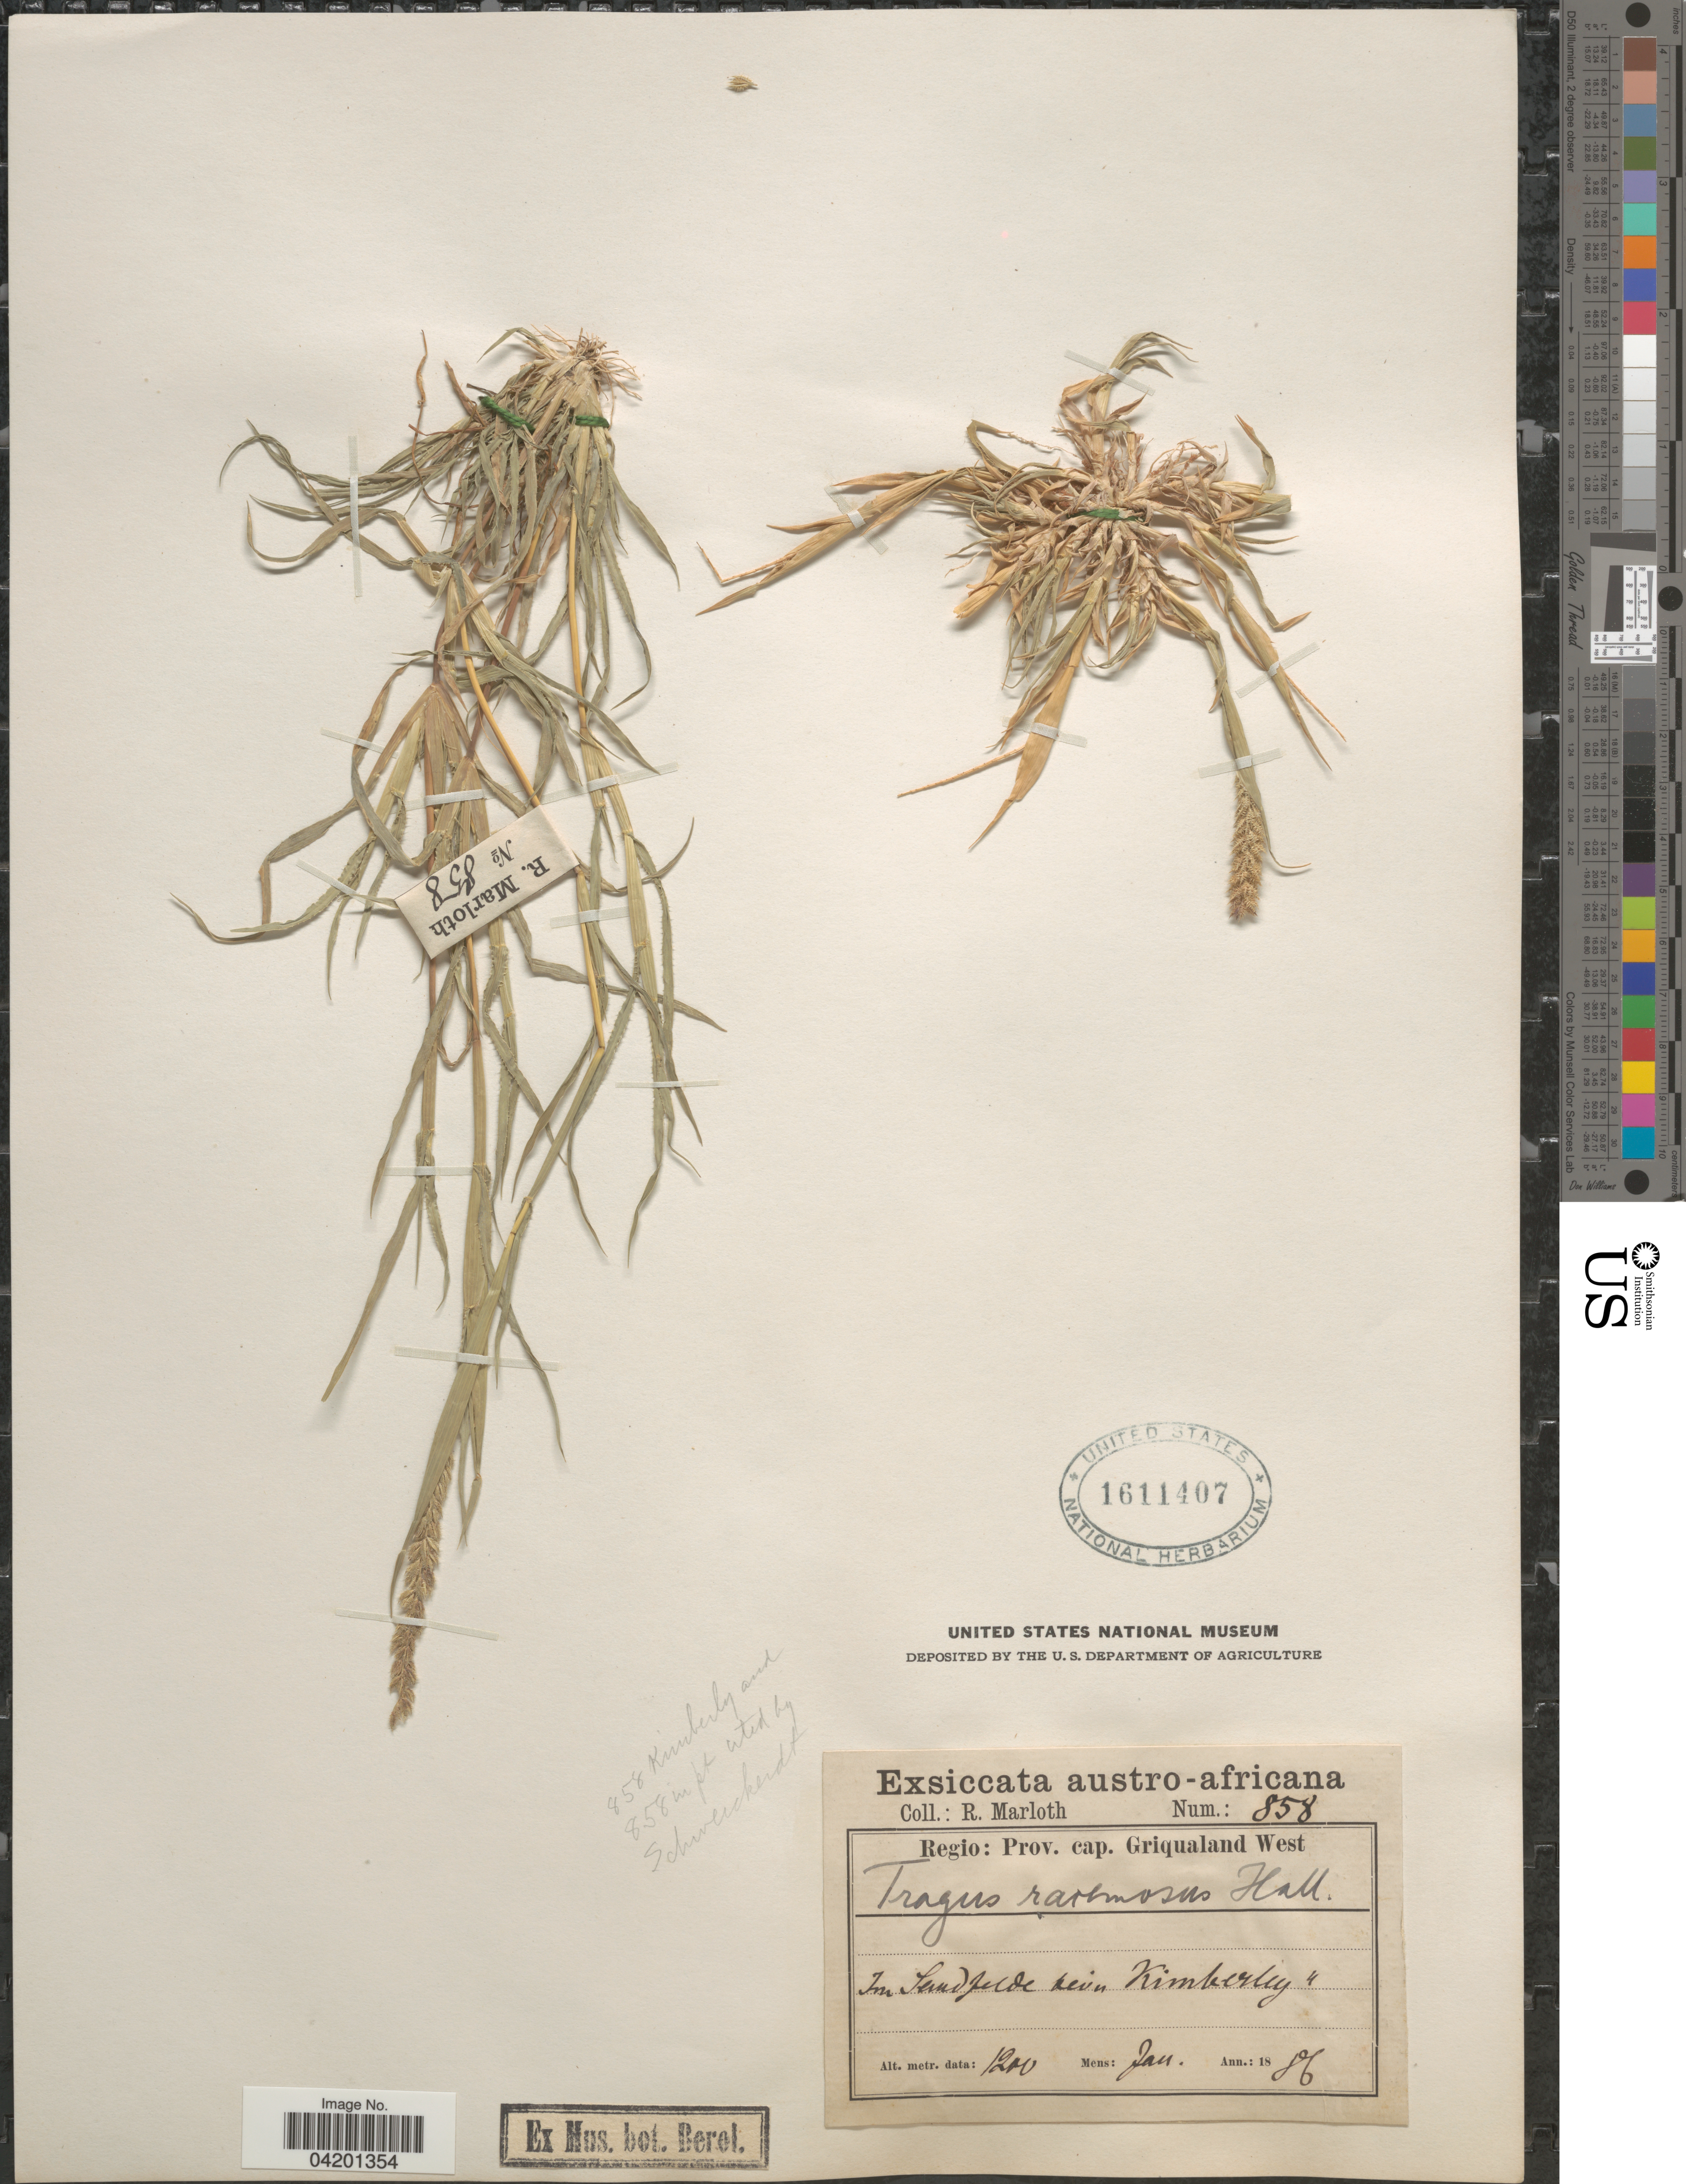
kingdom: Plantae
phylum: Tracheophyta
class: Liliopsida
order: Poales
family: Poaceae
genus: Tragus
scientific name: Tragus racemosus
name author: (L.) All.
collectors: R. Marloth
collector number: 858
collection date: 1886-01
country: South Africa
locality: Austro-africana. Regio: Prov. cap. Griqualand West. Im Sandfelde beim "Kimberley".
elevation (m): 1200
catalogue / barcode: US 1611407